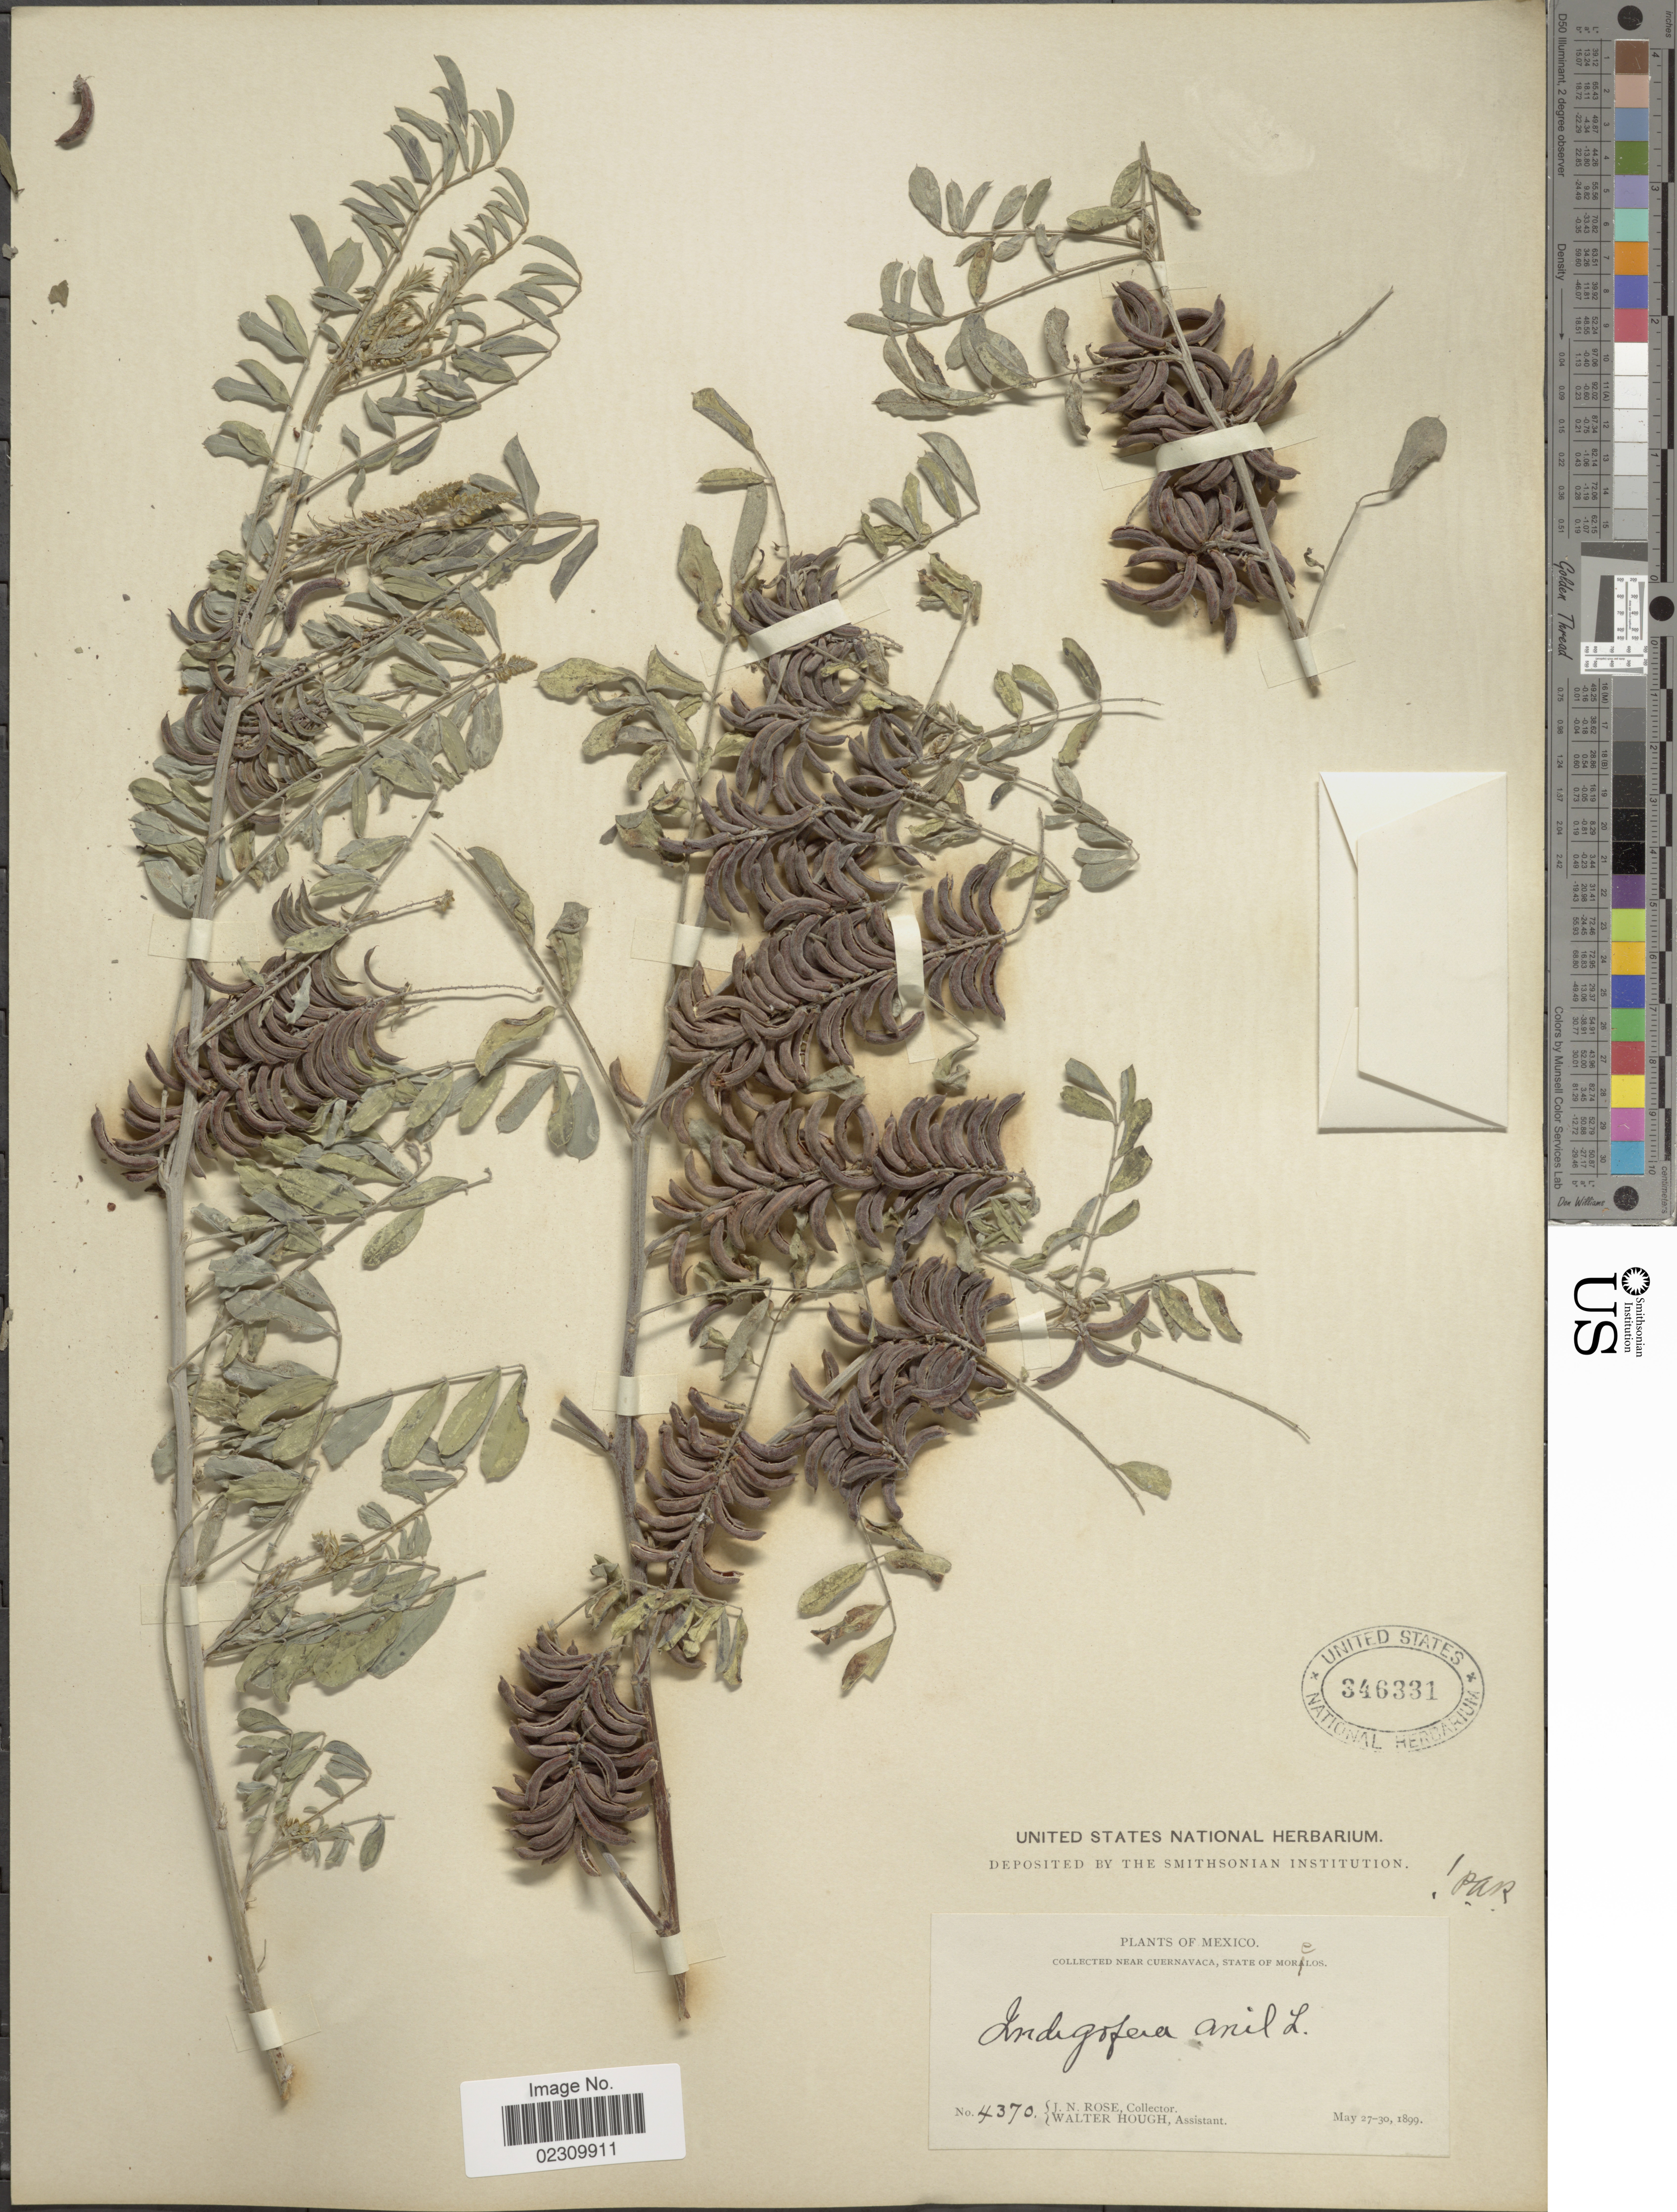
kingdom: Plantae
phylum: Tracheophyta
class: Magnoliopsida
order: Fabales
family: Fabaceae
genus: Indigofera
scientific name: Indigofera suffruticosa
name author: Mill.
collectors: J. N. Rose & W. Hough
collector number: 4370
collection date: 1899-05-27/1899-05-30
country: Mexico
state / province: Morelos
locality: Near Cuernavaca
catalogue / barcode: US 346331